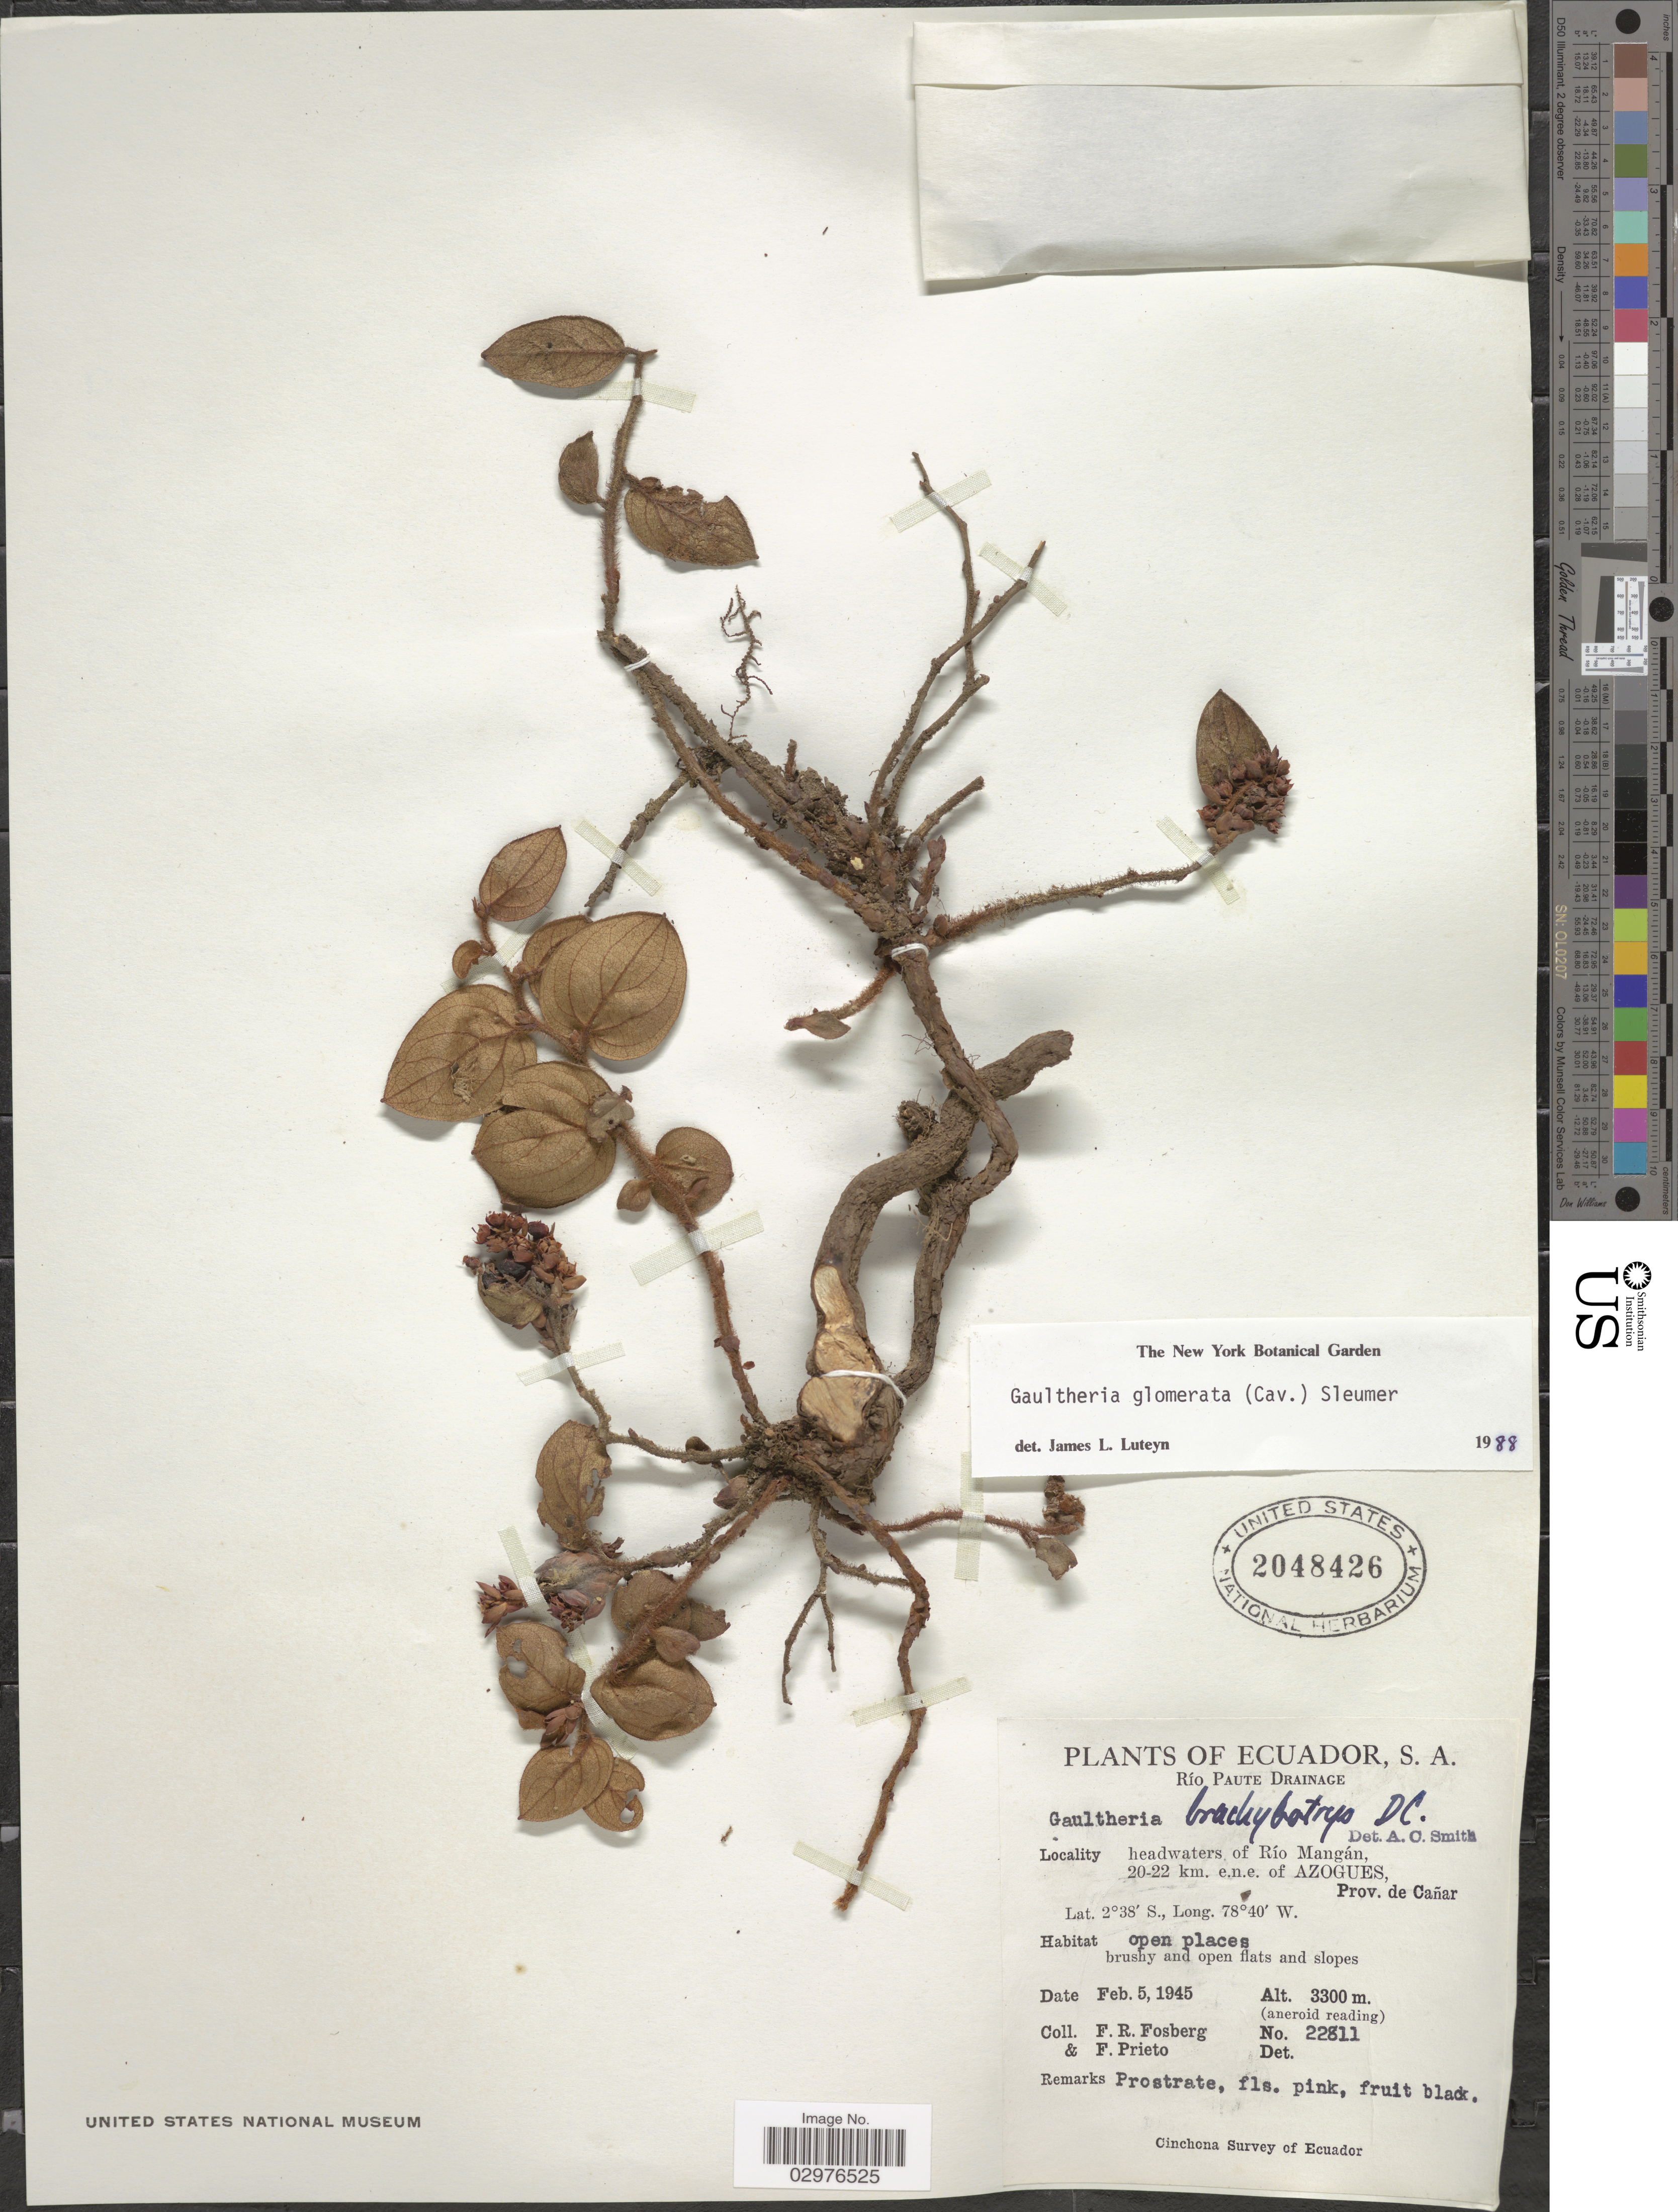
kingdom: Plantae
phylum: Tracheophyta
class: Magnoliopsida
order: Ericales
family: Ericaceae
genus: Gaultheria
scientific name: Gaultheria glomerata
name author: (Cav.) Sleumer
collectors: F. R. Fosberg & F. Prieto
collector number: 22811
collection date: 1945-02-05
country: Ecuador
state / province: Cañar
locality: Río Paute Drainage. Headwaters of Río Mangán, 20-22 km. e.n.e. of Azogues.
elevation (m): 3300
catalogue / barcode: US 2048426